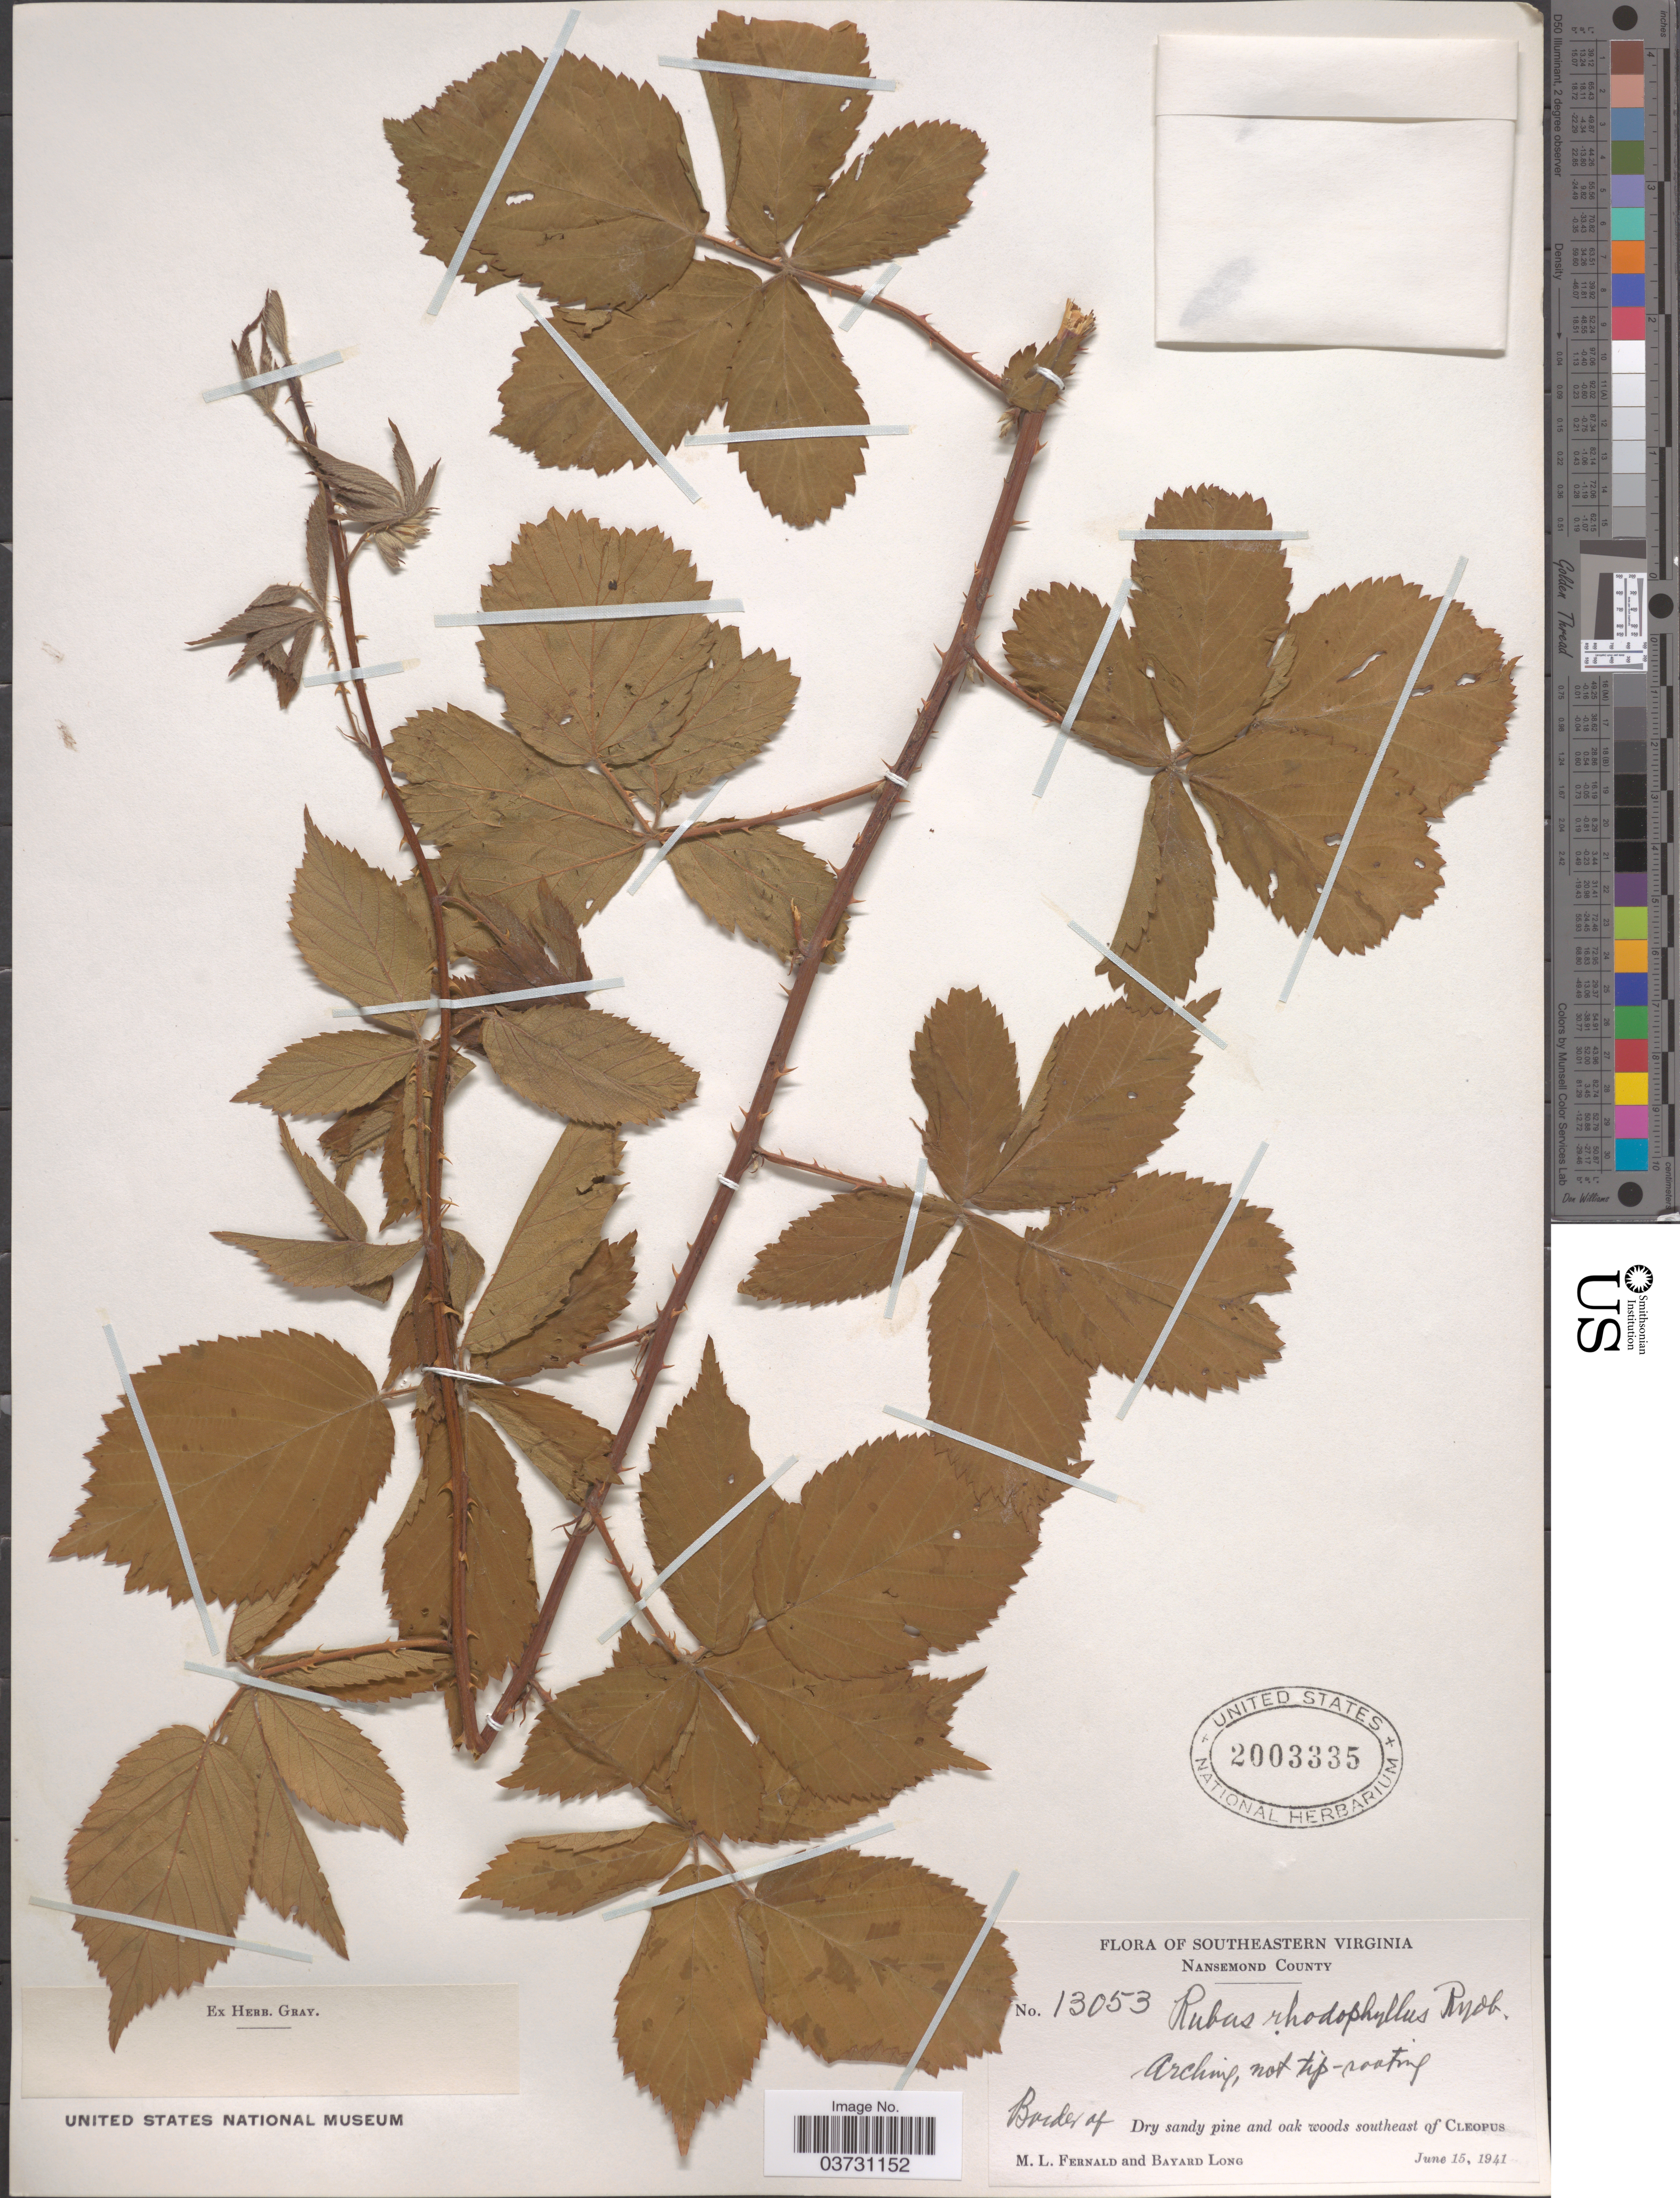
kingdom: Plantae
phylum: Tracheophyta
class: Magnoliopsida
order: Rosales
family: Rosaceae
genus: Rubus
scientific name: Rubus rhodophyllus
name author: Rydb.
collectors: M. L. Fernald & B. Long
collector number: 13053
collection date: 1941-06-15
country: United States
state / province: Virginia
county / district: City of Suffolk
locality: Southeastern Virginia. Nansemond County. Border of dry sandy pine and oak woods southeast of Cleopus.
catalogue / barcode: US 2003335